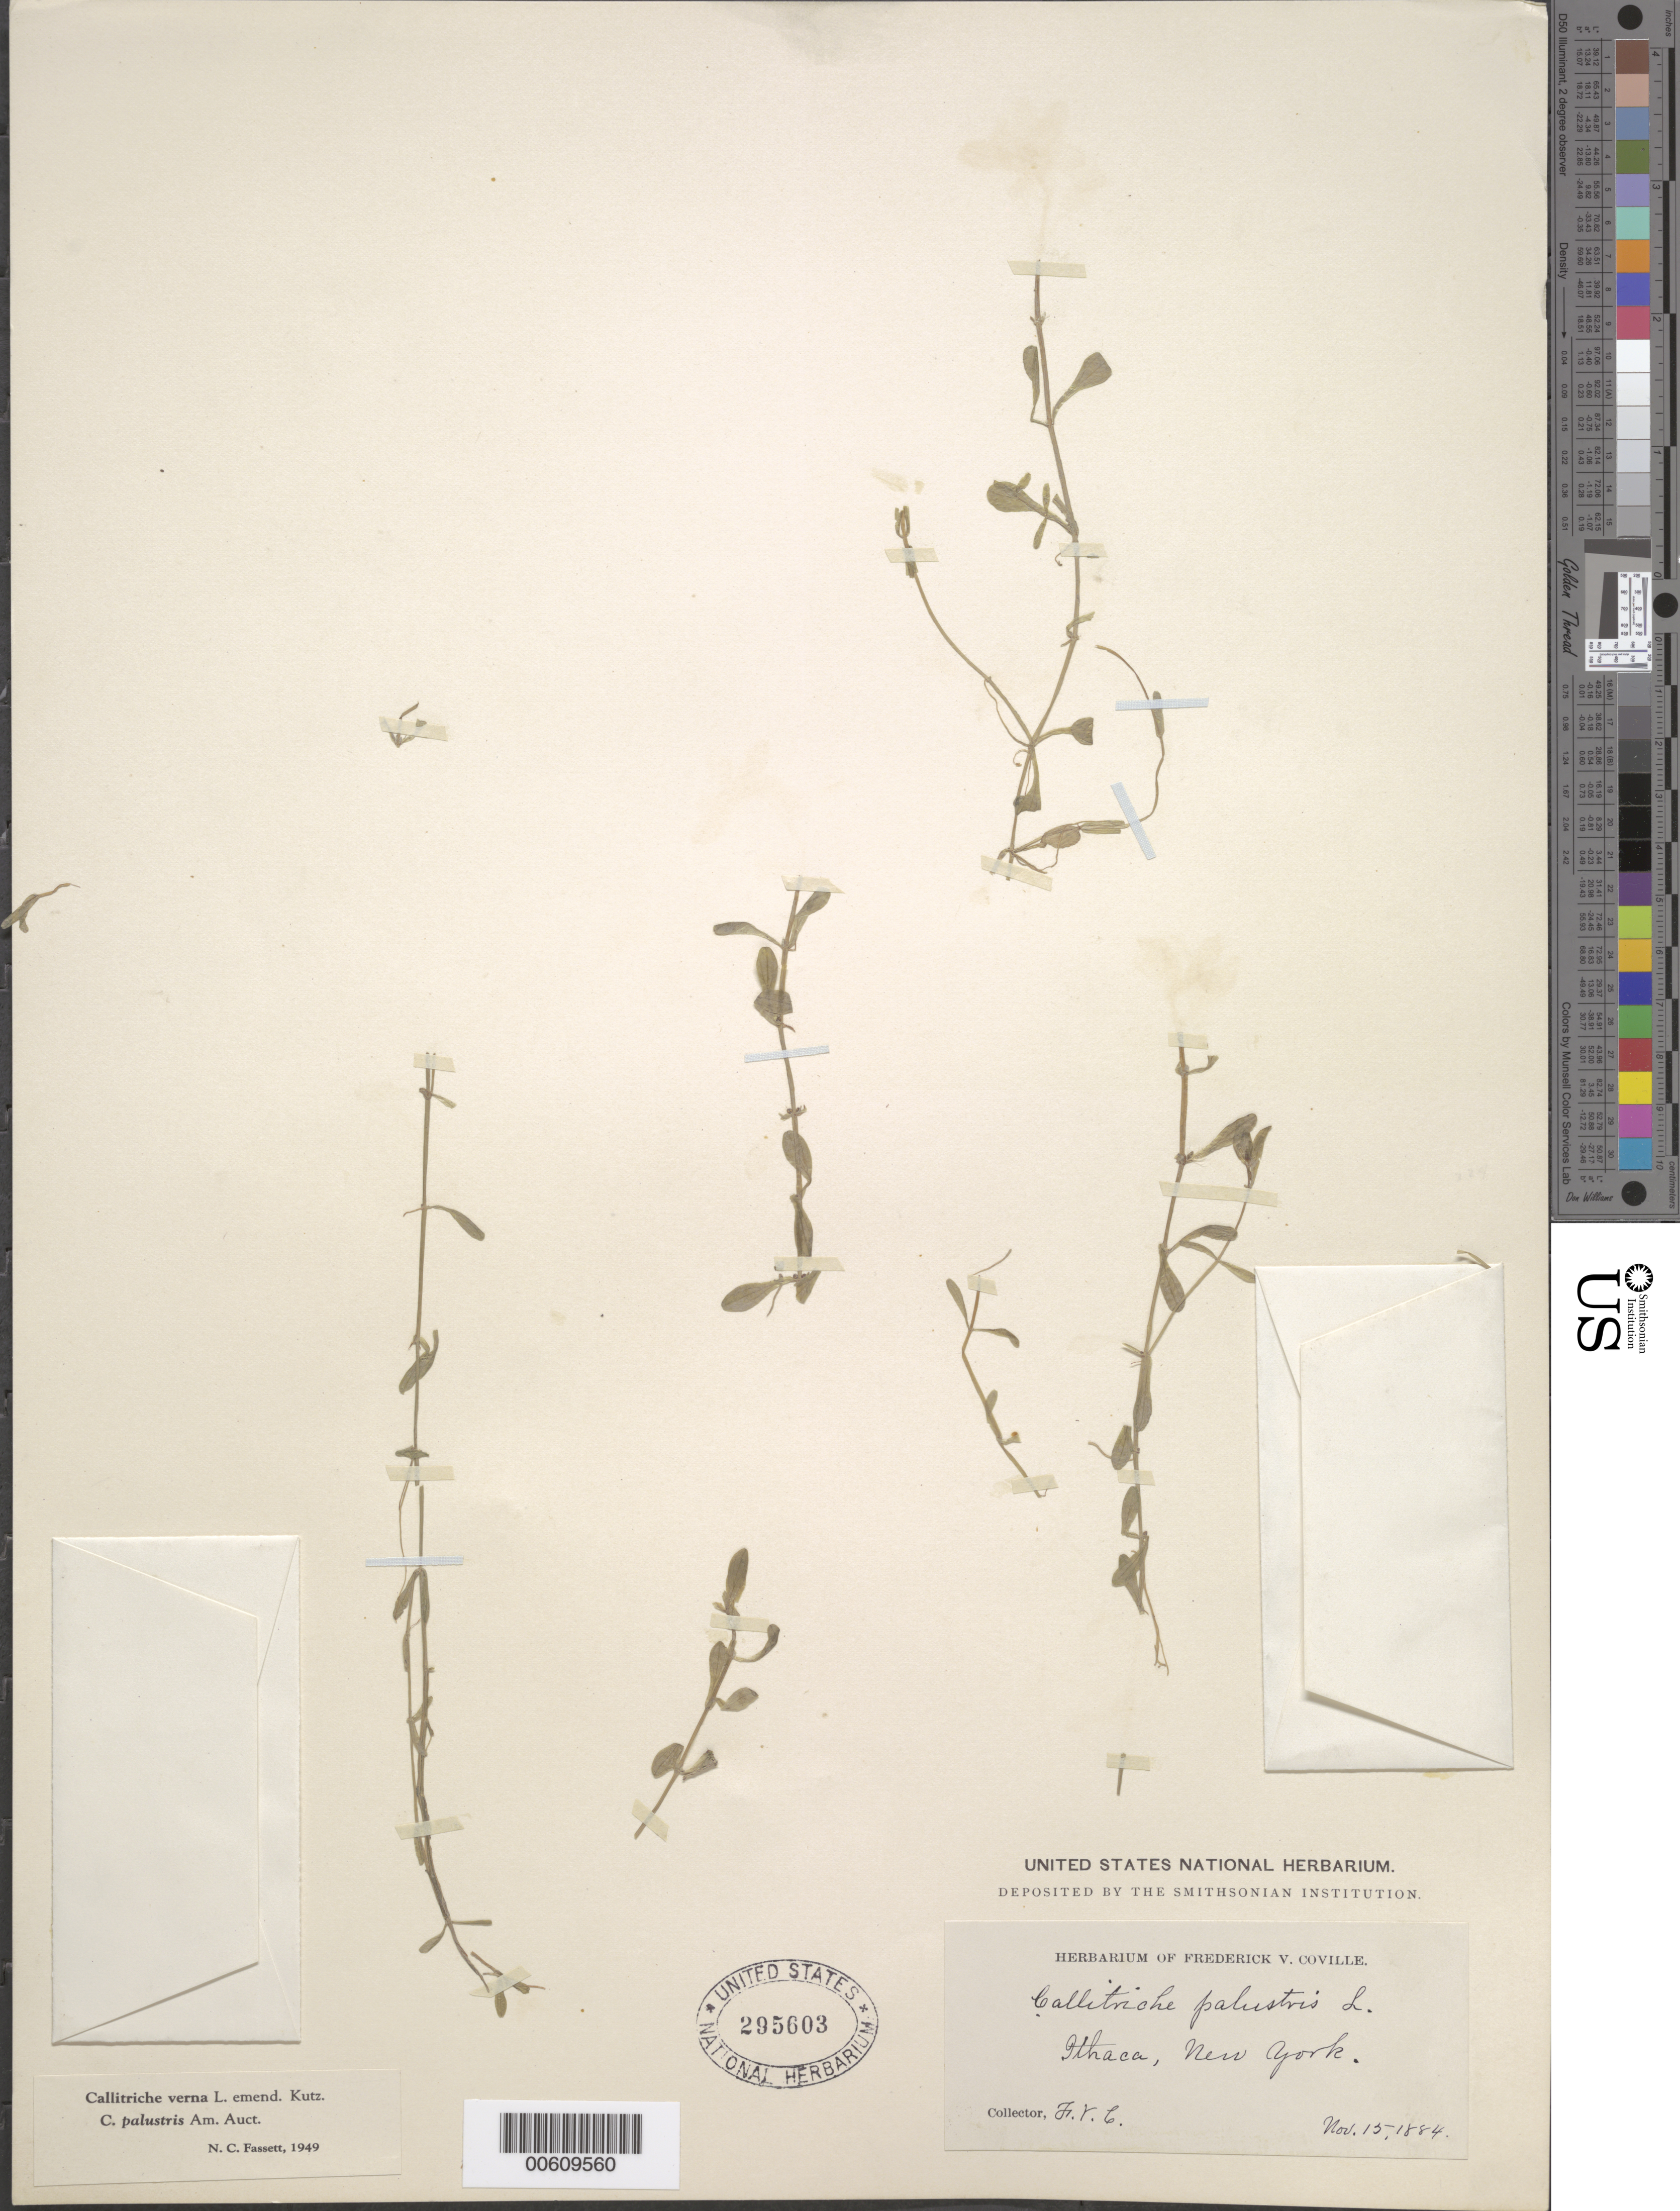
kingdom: Plantae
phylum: Tracheophyta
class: Magnoliopsida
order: Lamiales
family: Plantaginaceae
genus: Callitriche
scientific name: Callitriche verna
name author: L.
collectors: F. V. Coville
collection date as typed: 15 Nov 1884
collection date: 1884-11-15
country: United States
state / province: New York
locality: Ithaca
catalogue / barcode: US 295603